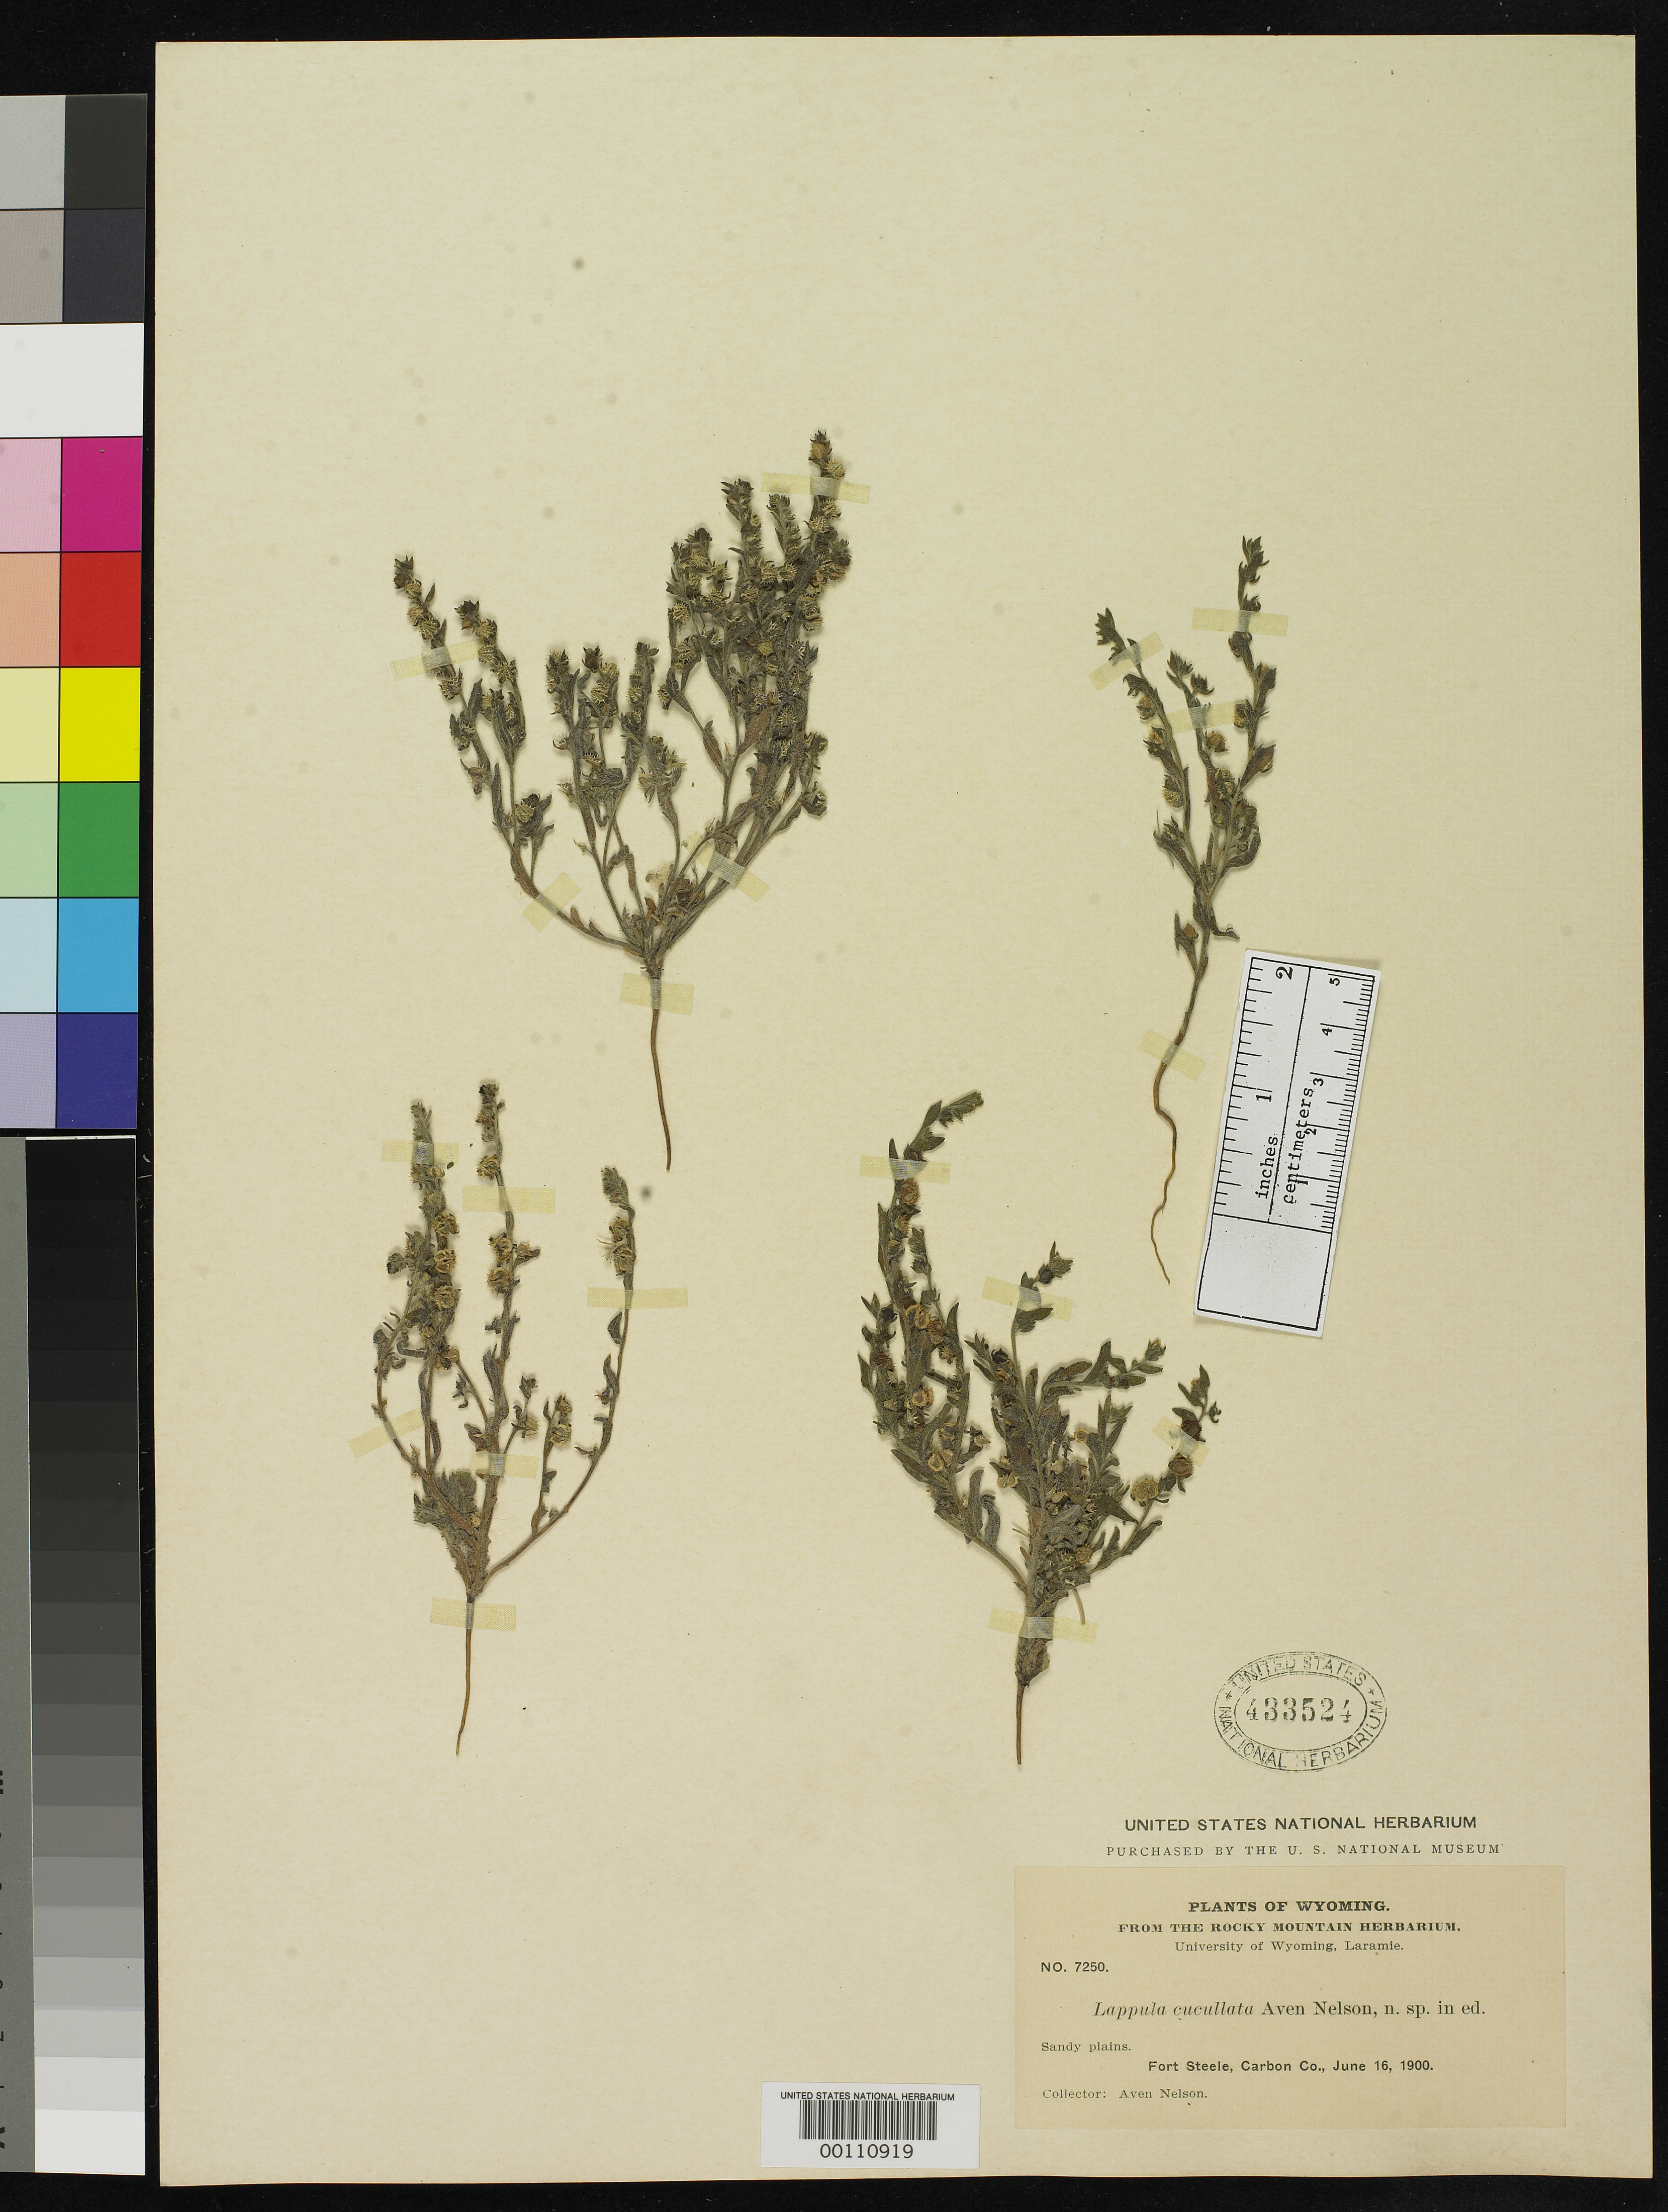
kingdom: Plantae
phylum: Tracheophyta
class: Magnoliopsida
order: Boraginales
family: Boraginaceae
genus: Lappula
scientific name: Lappula cucullata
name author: A. Nelson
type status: Isotype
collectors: A. Nelson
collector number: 7250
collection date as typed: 16 Jun 1900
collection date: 1900-06-16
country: United States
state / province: Wyoming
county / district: Carbon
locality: Fort Steele.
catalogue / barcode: US 433524